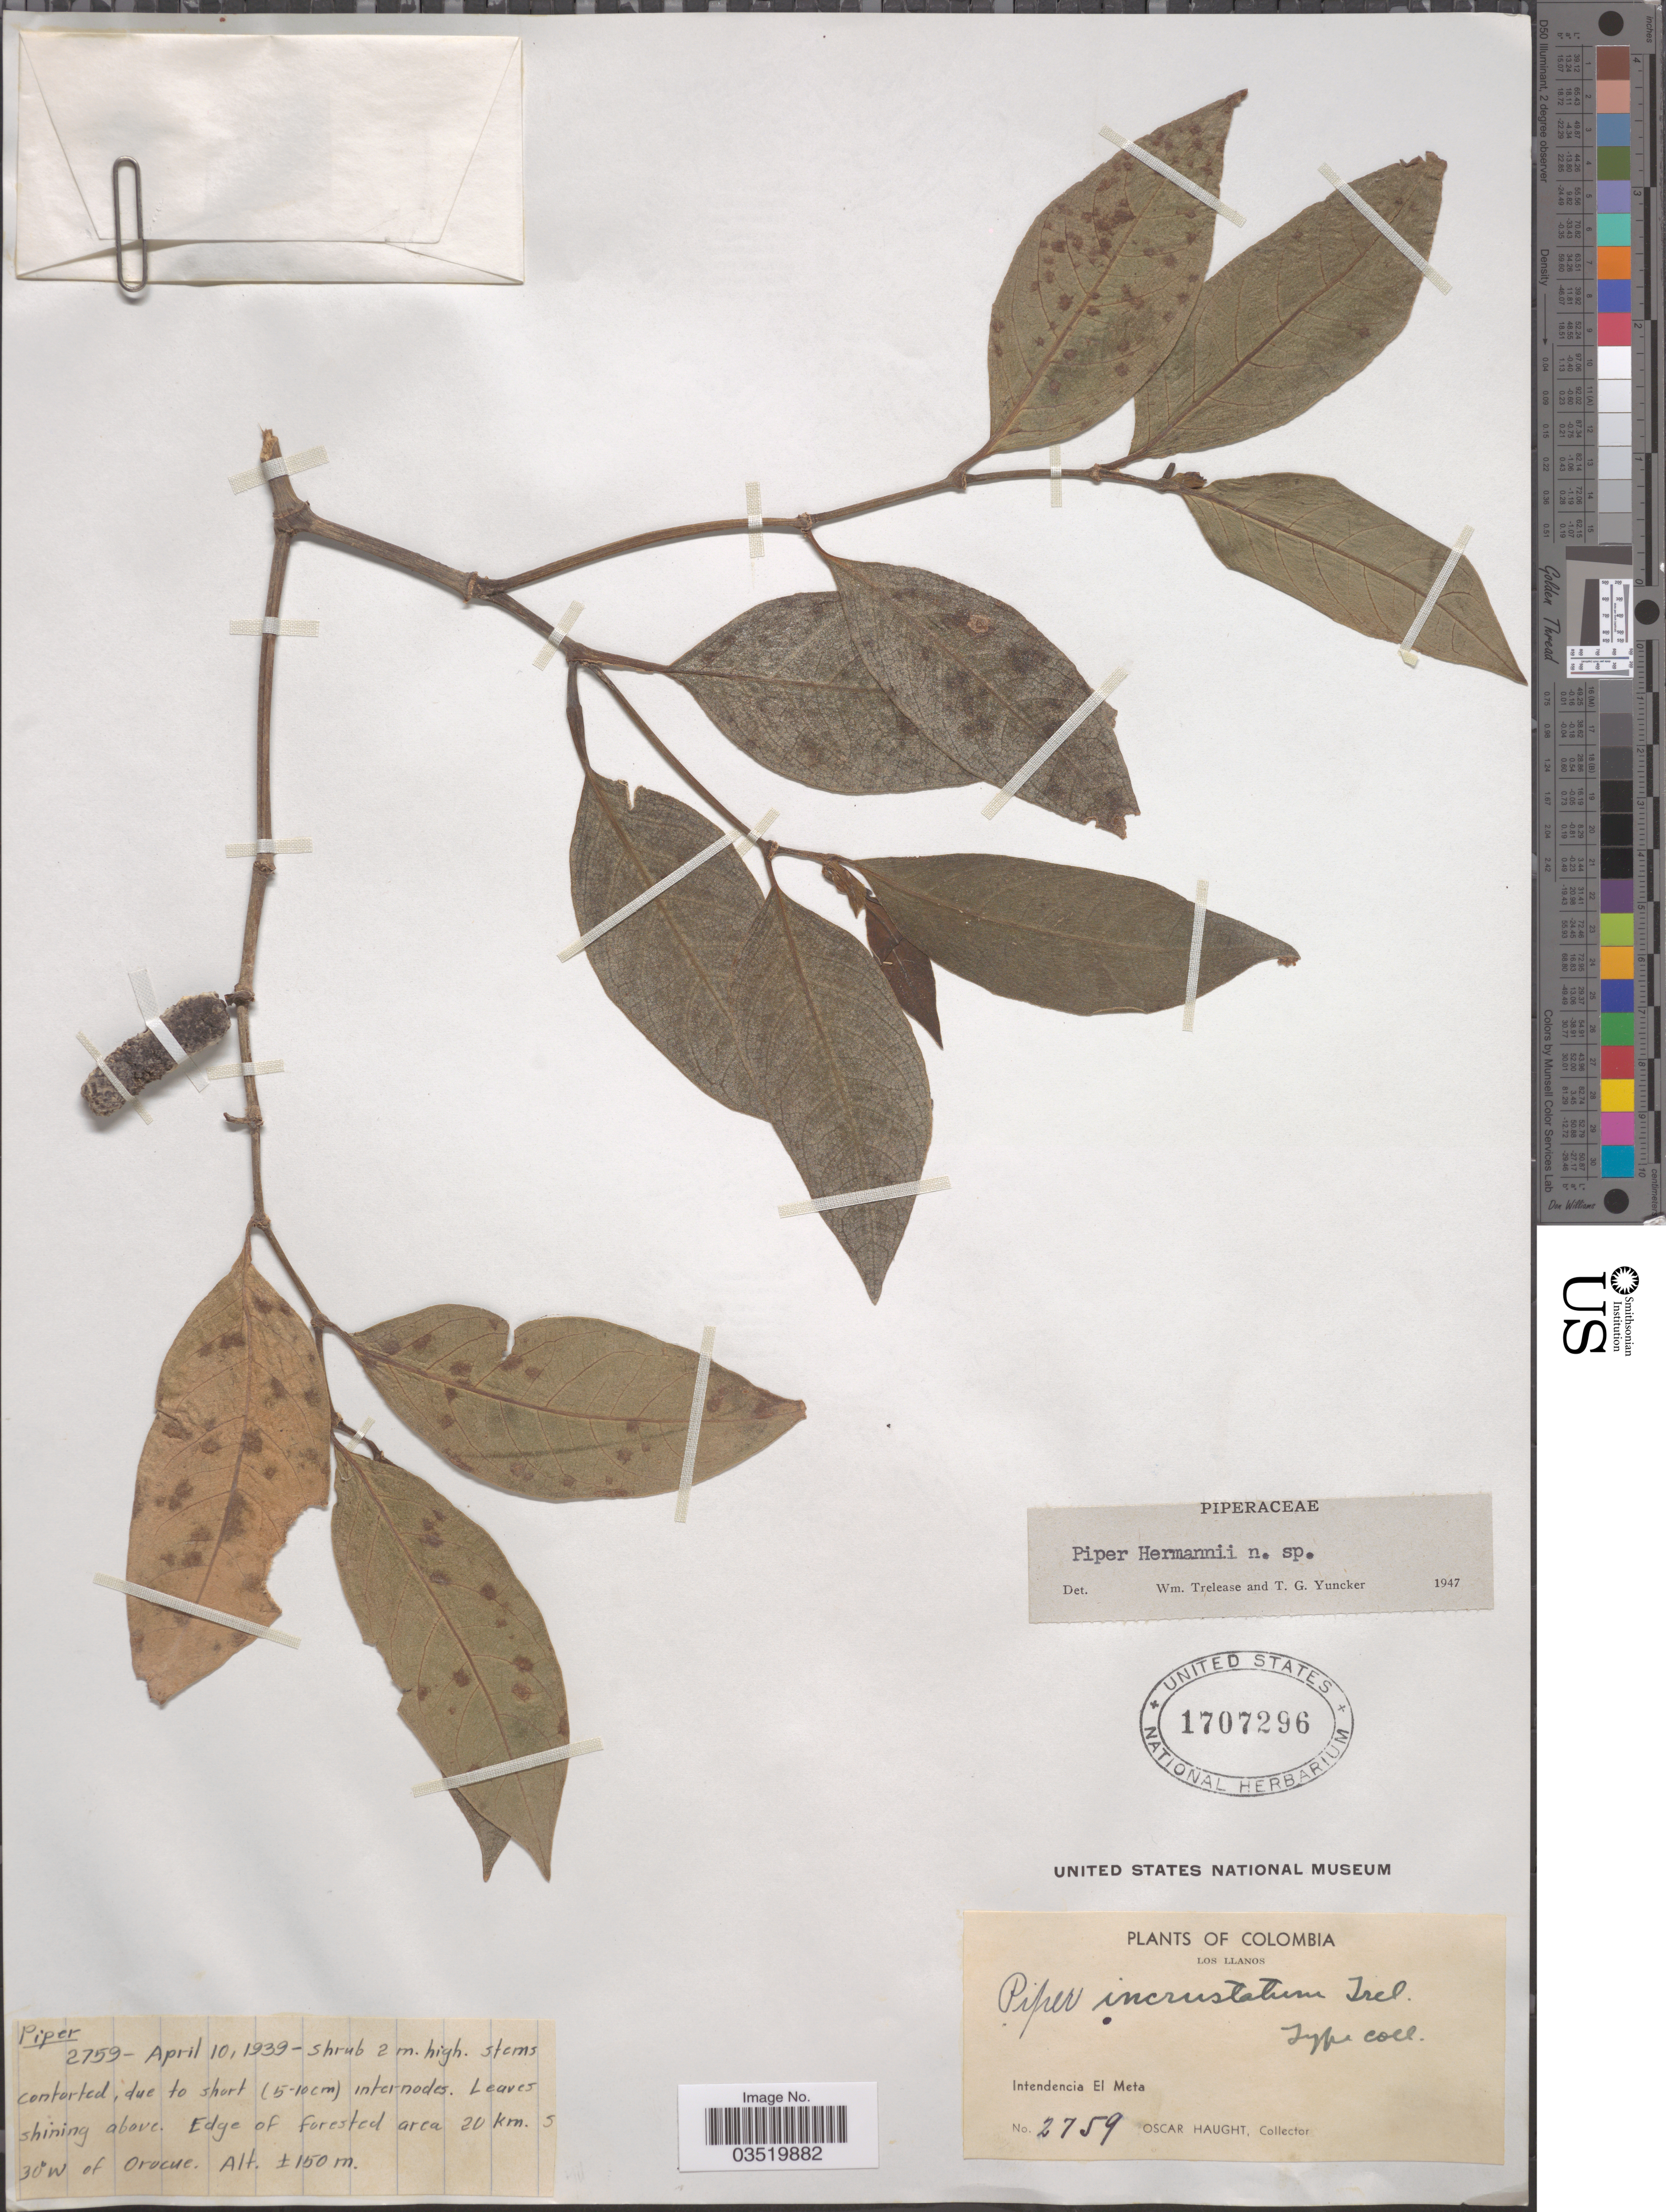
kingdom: Plantae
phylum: Tracheophyta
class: Magnoliopsida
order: Piperales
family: Piperaceae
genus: Piper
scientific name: Piper hermannii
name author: Trel. & Yunck.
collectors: O. Haught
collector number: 2759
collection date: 1939-04-10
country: Colombia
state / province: Meta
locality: Los Llanos. Intendencia El Meta. Edge of forested area 20 km. S 30° W of Orocue.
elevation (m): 150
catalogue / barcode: US 1707296